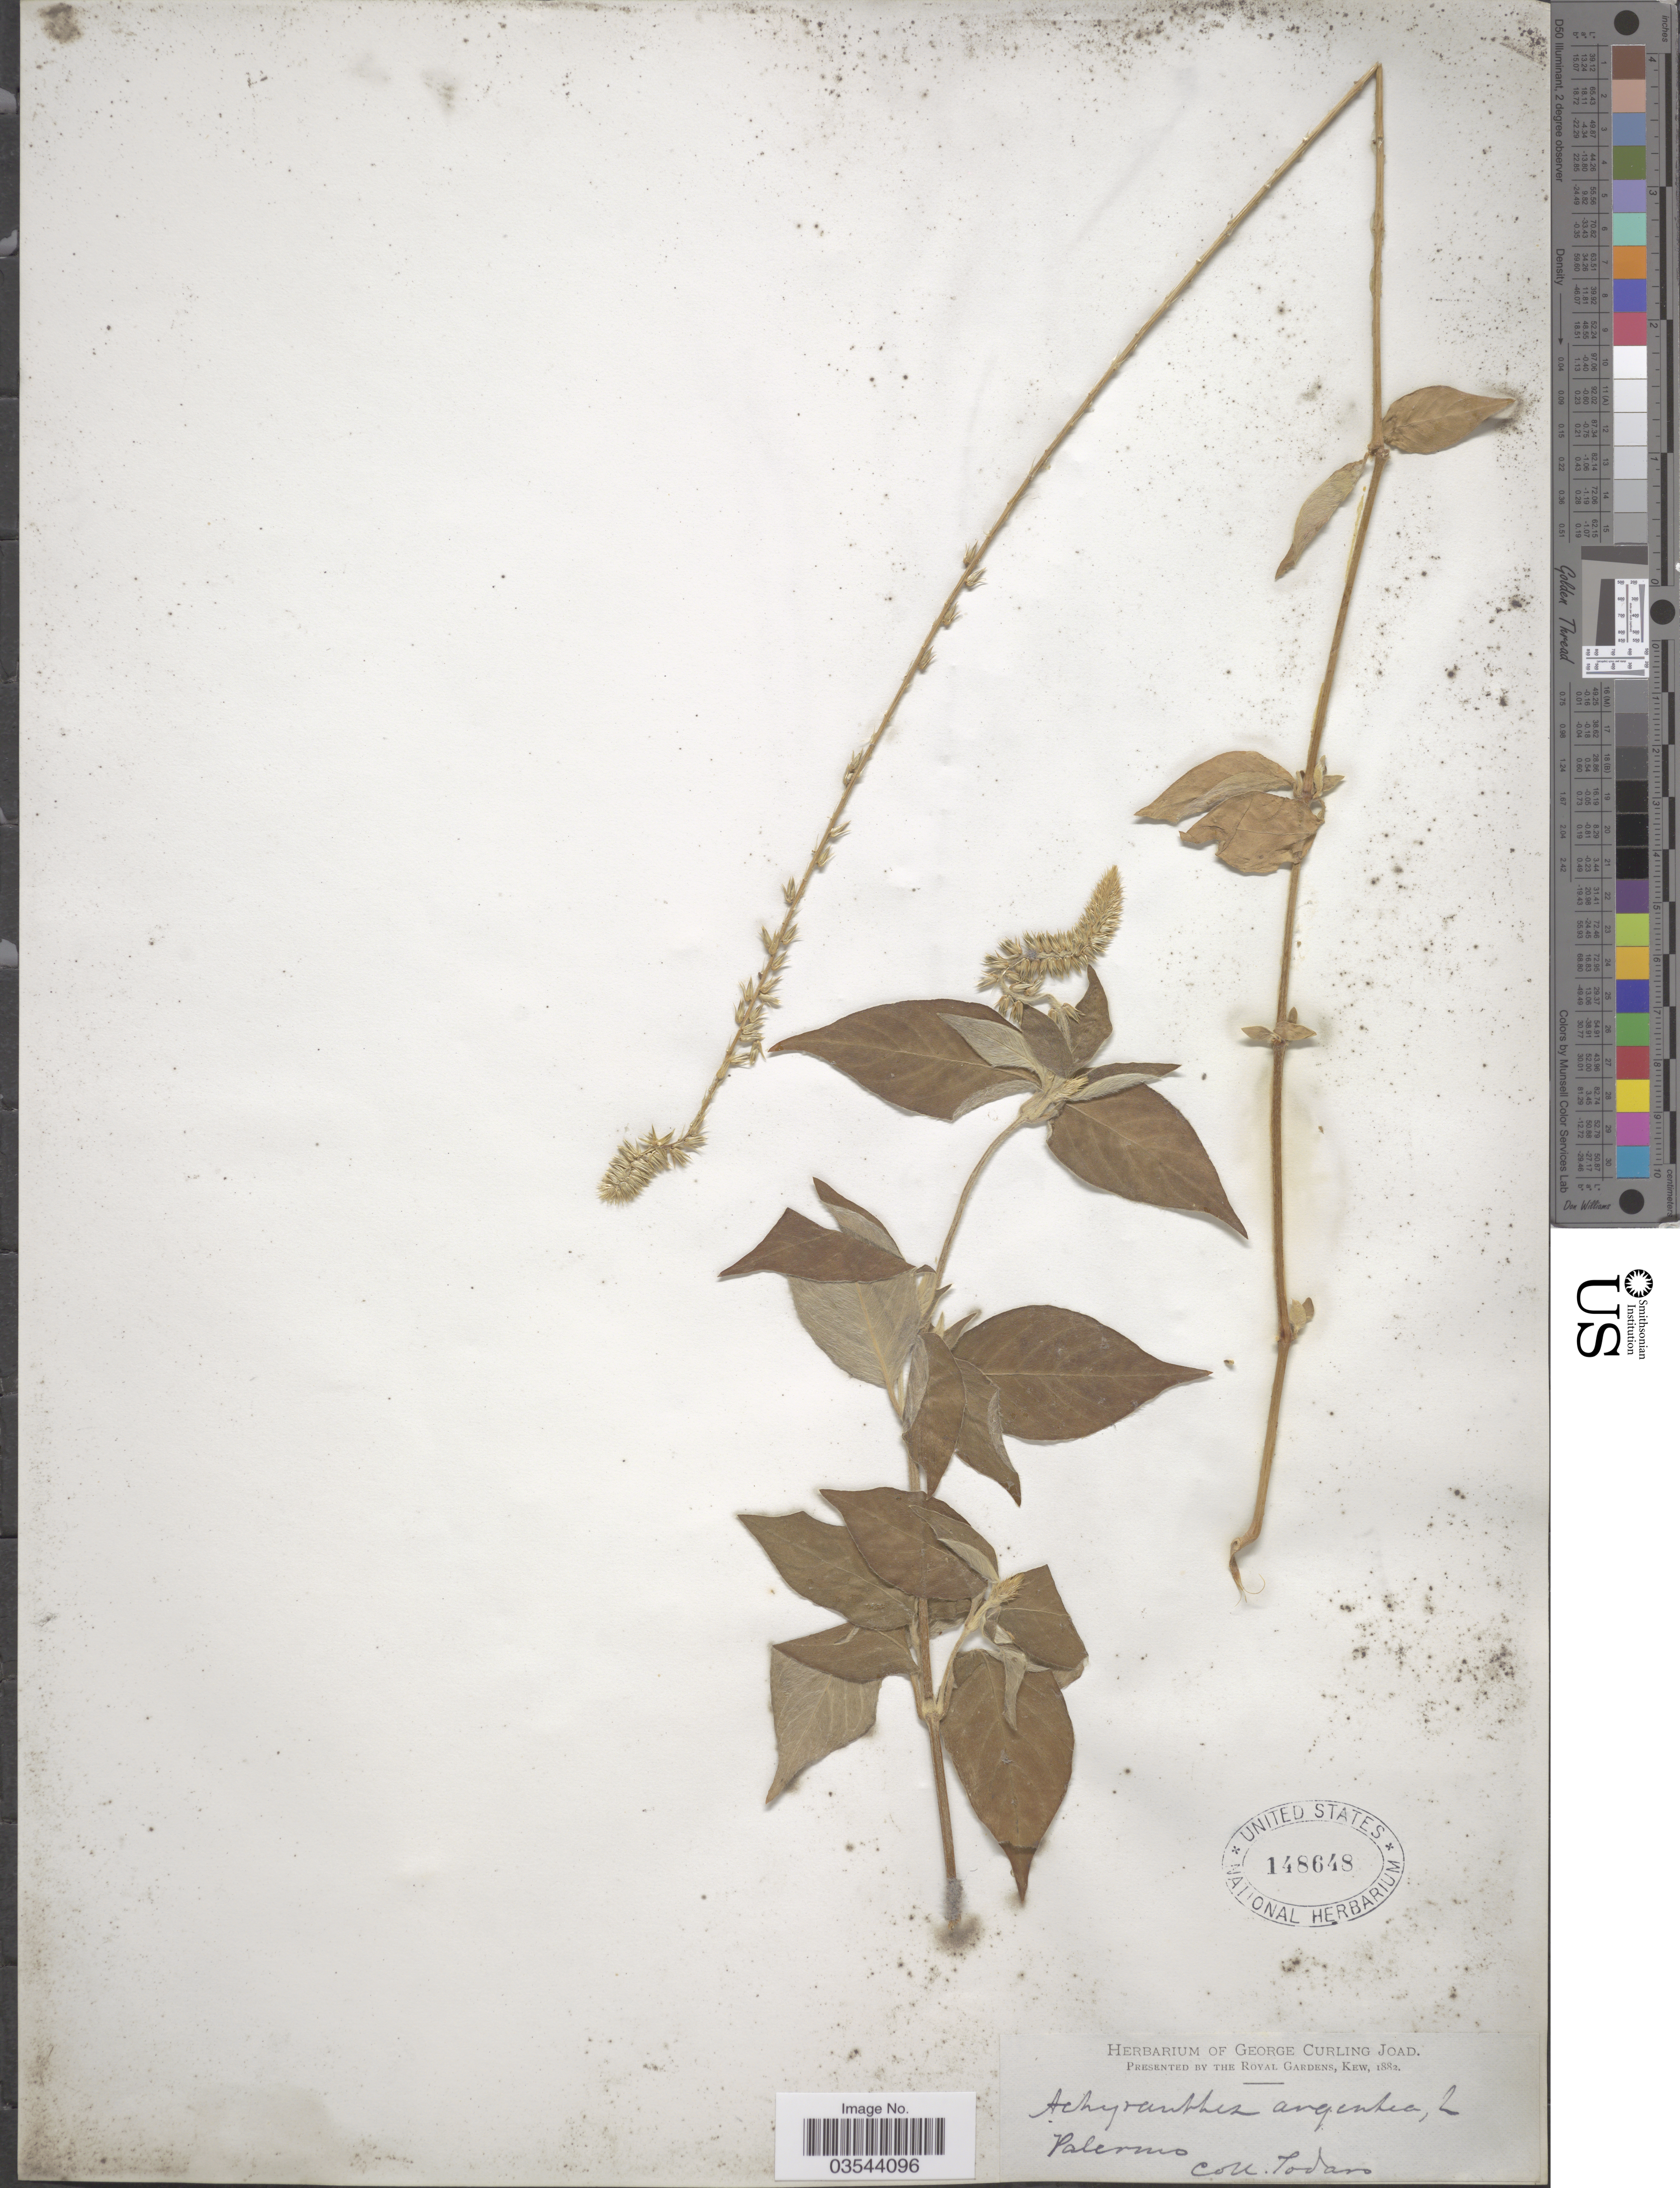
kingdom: Plantae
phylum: Tracheophyta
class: Magnoliopsida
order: Caryophyllales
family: Amaranthaceae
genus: Achyranthes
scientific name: Achyranthes argentea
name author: Lam.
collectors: Todaro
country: Italy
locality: Palermo.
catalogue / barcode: US 148648